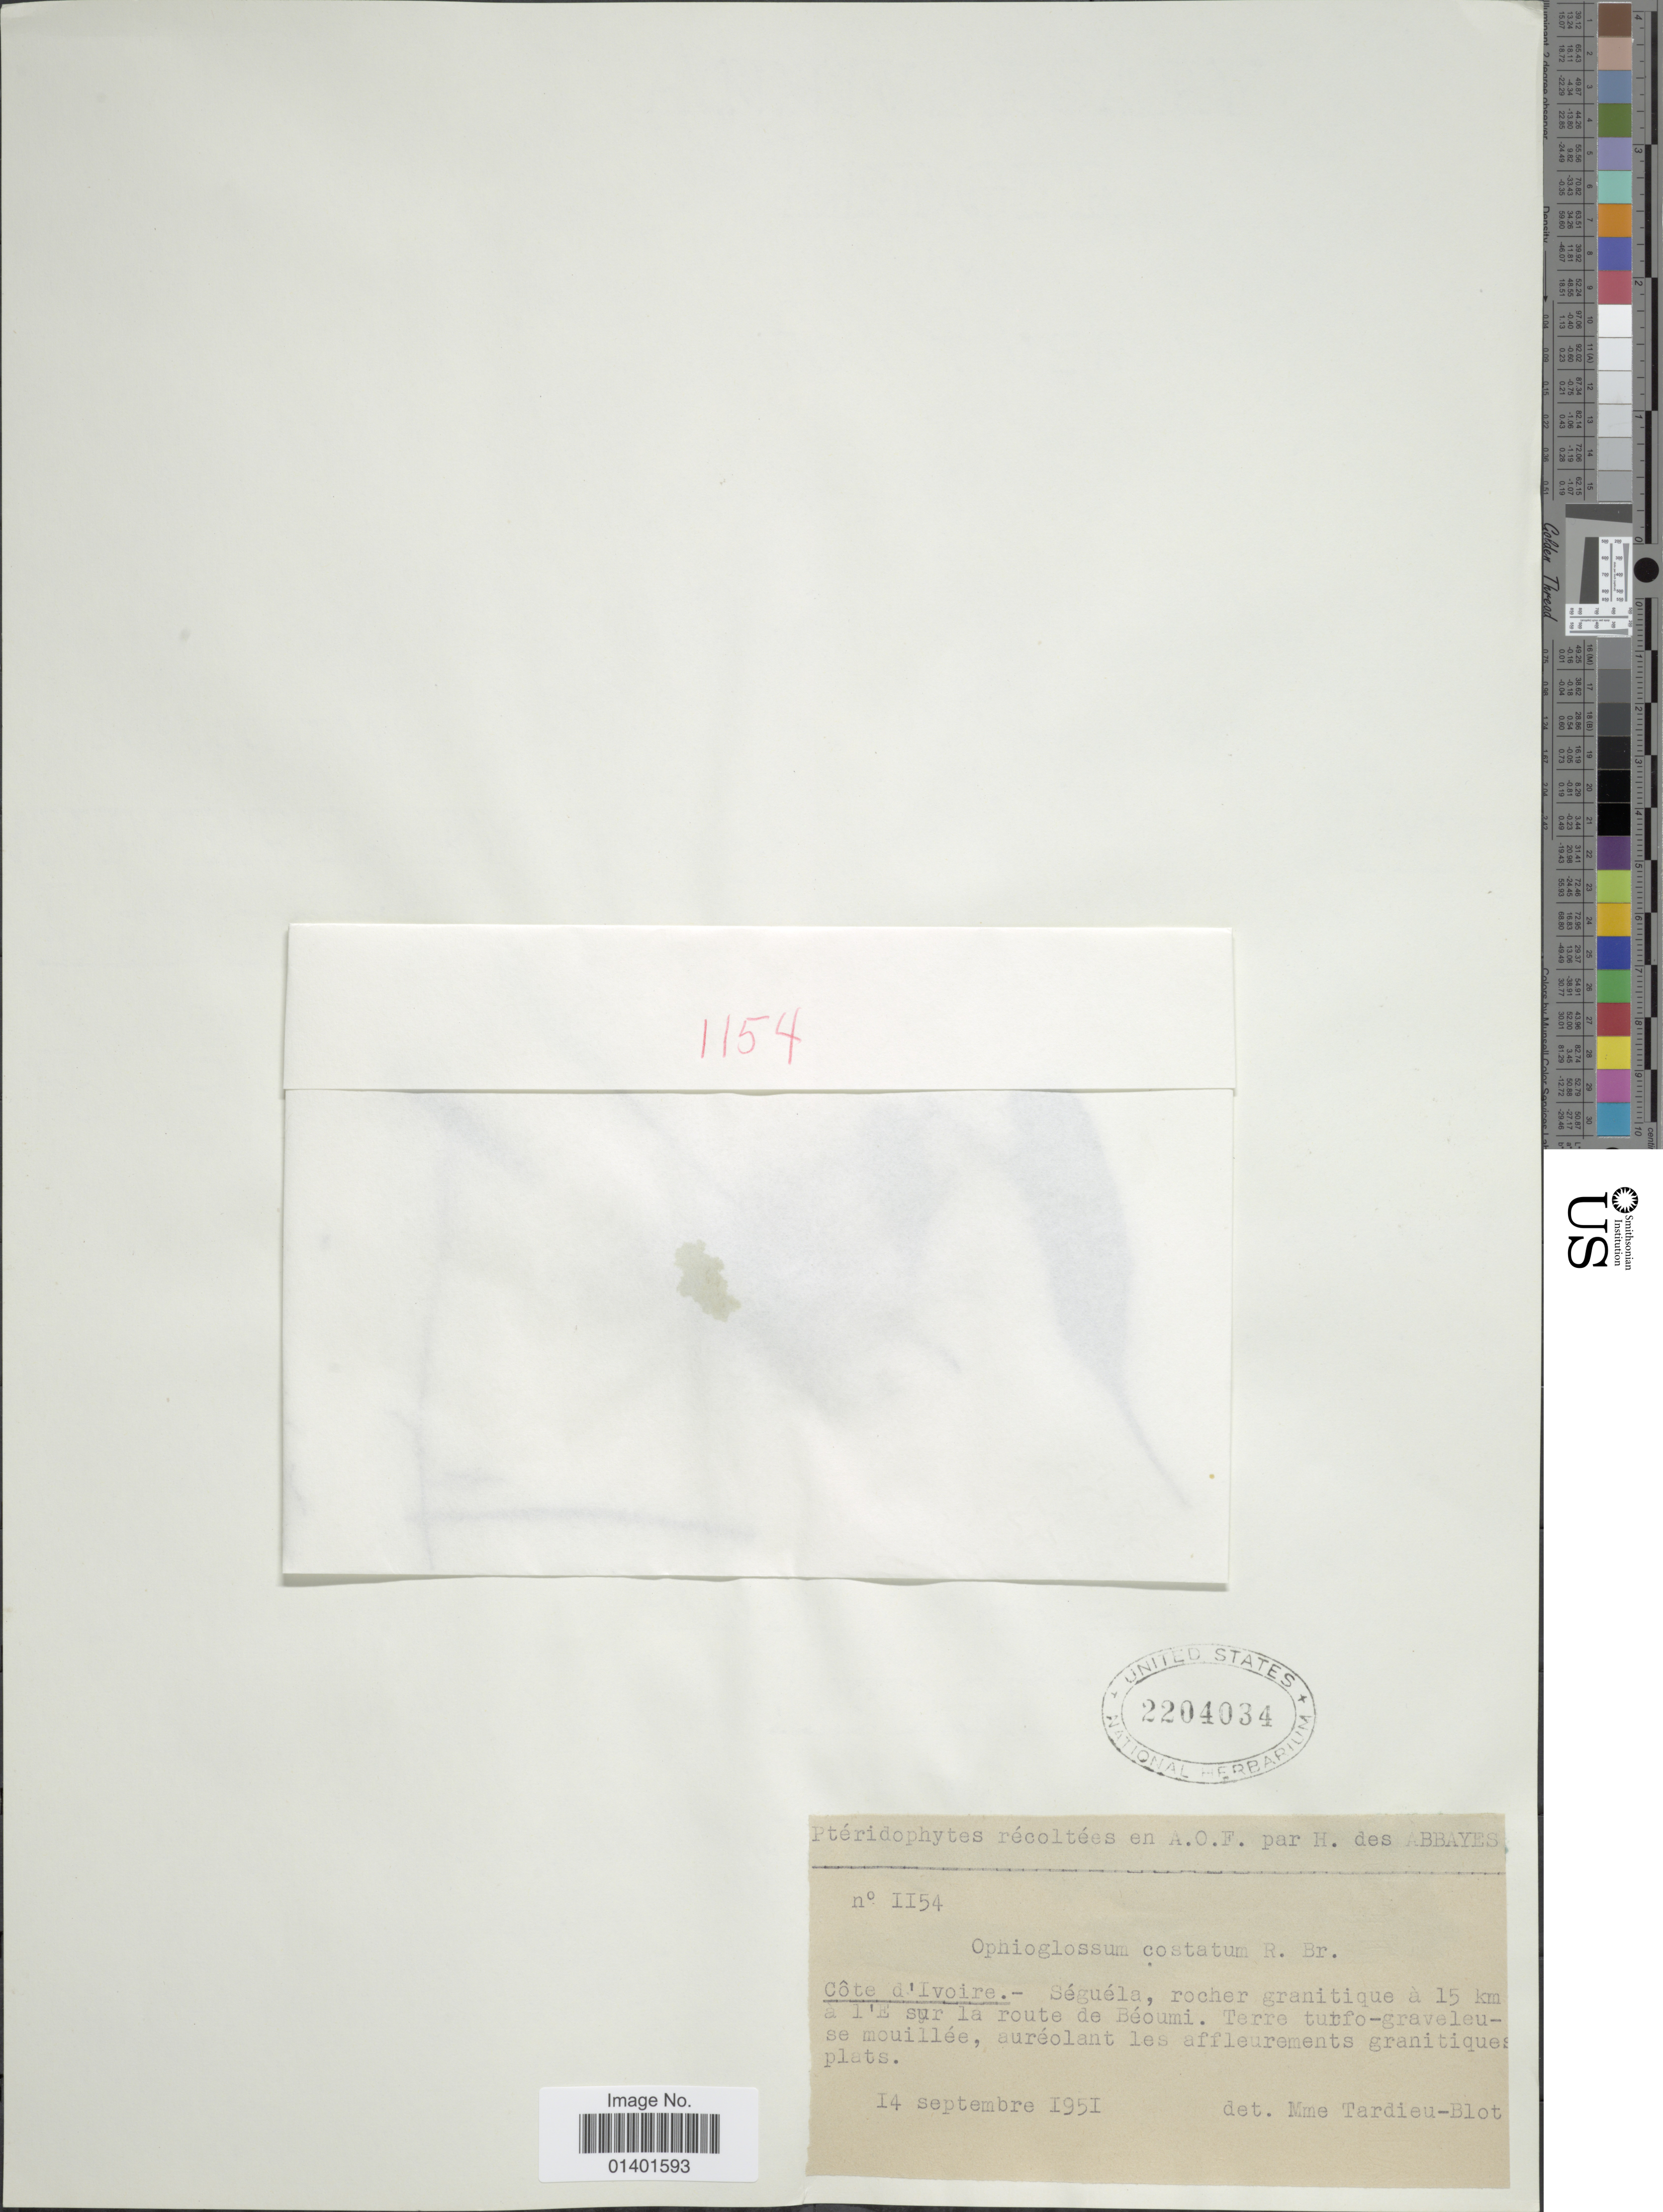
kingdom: Plantae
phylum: Tracheophyta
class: Polypodiopsida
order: Ophioglossales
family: Ophioglossaceae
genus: Ophioglossum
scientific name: Ophioglossum costatum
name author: R. Br.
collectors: A. Felton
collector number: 1154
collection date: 1951-09-14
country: Ivory Coast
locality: Côte d'Ivoire. Seguela, rocher granitique a 15 km a l'E sur la route de Beoumi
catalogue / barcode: US 2204034